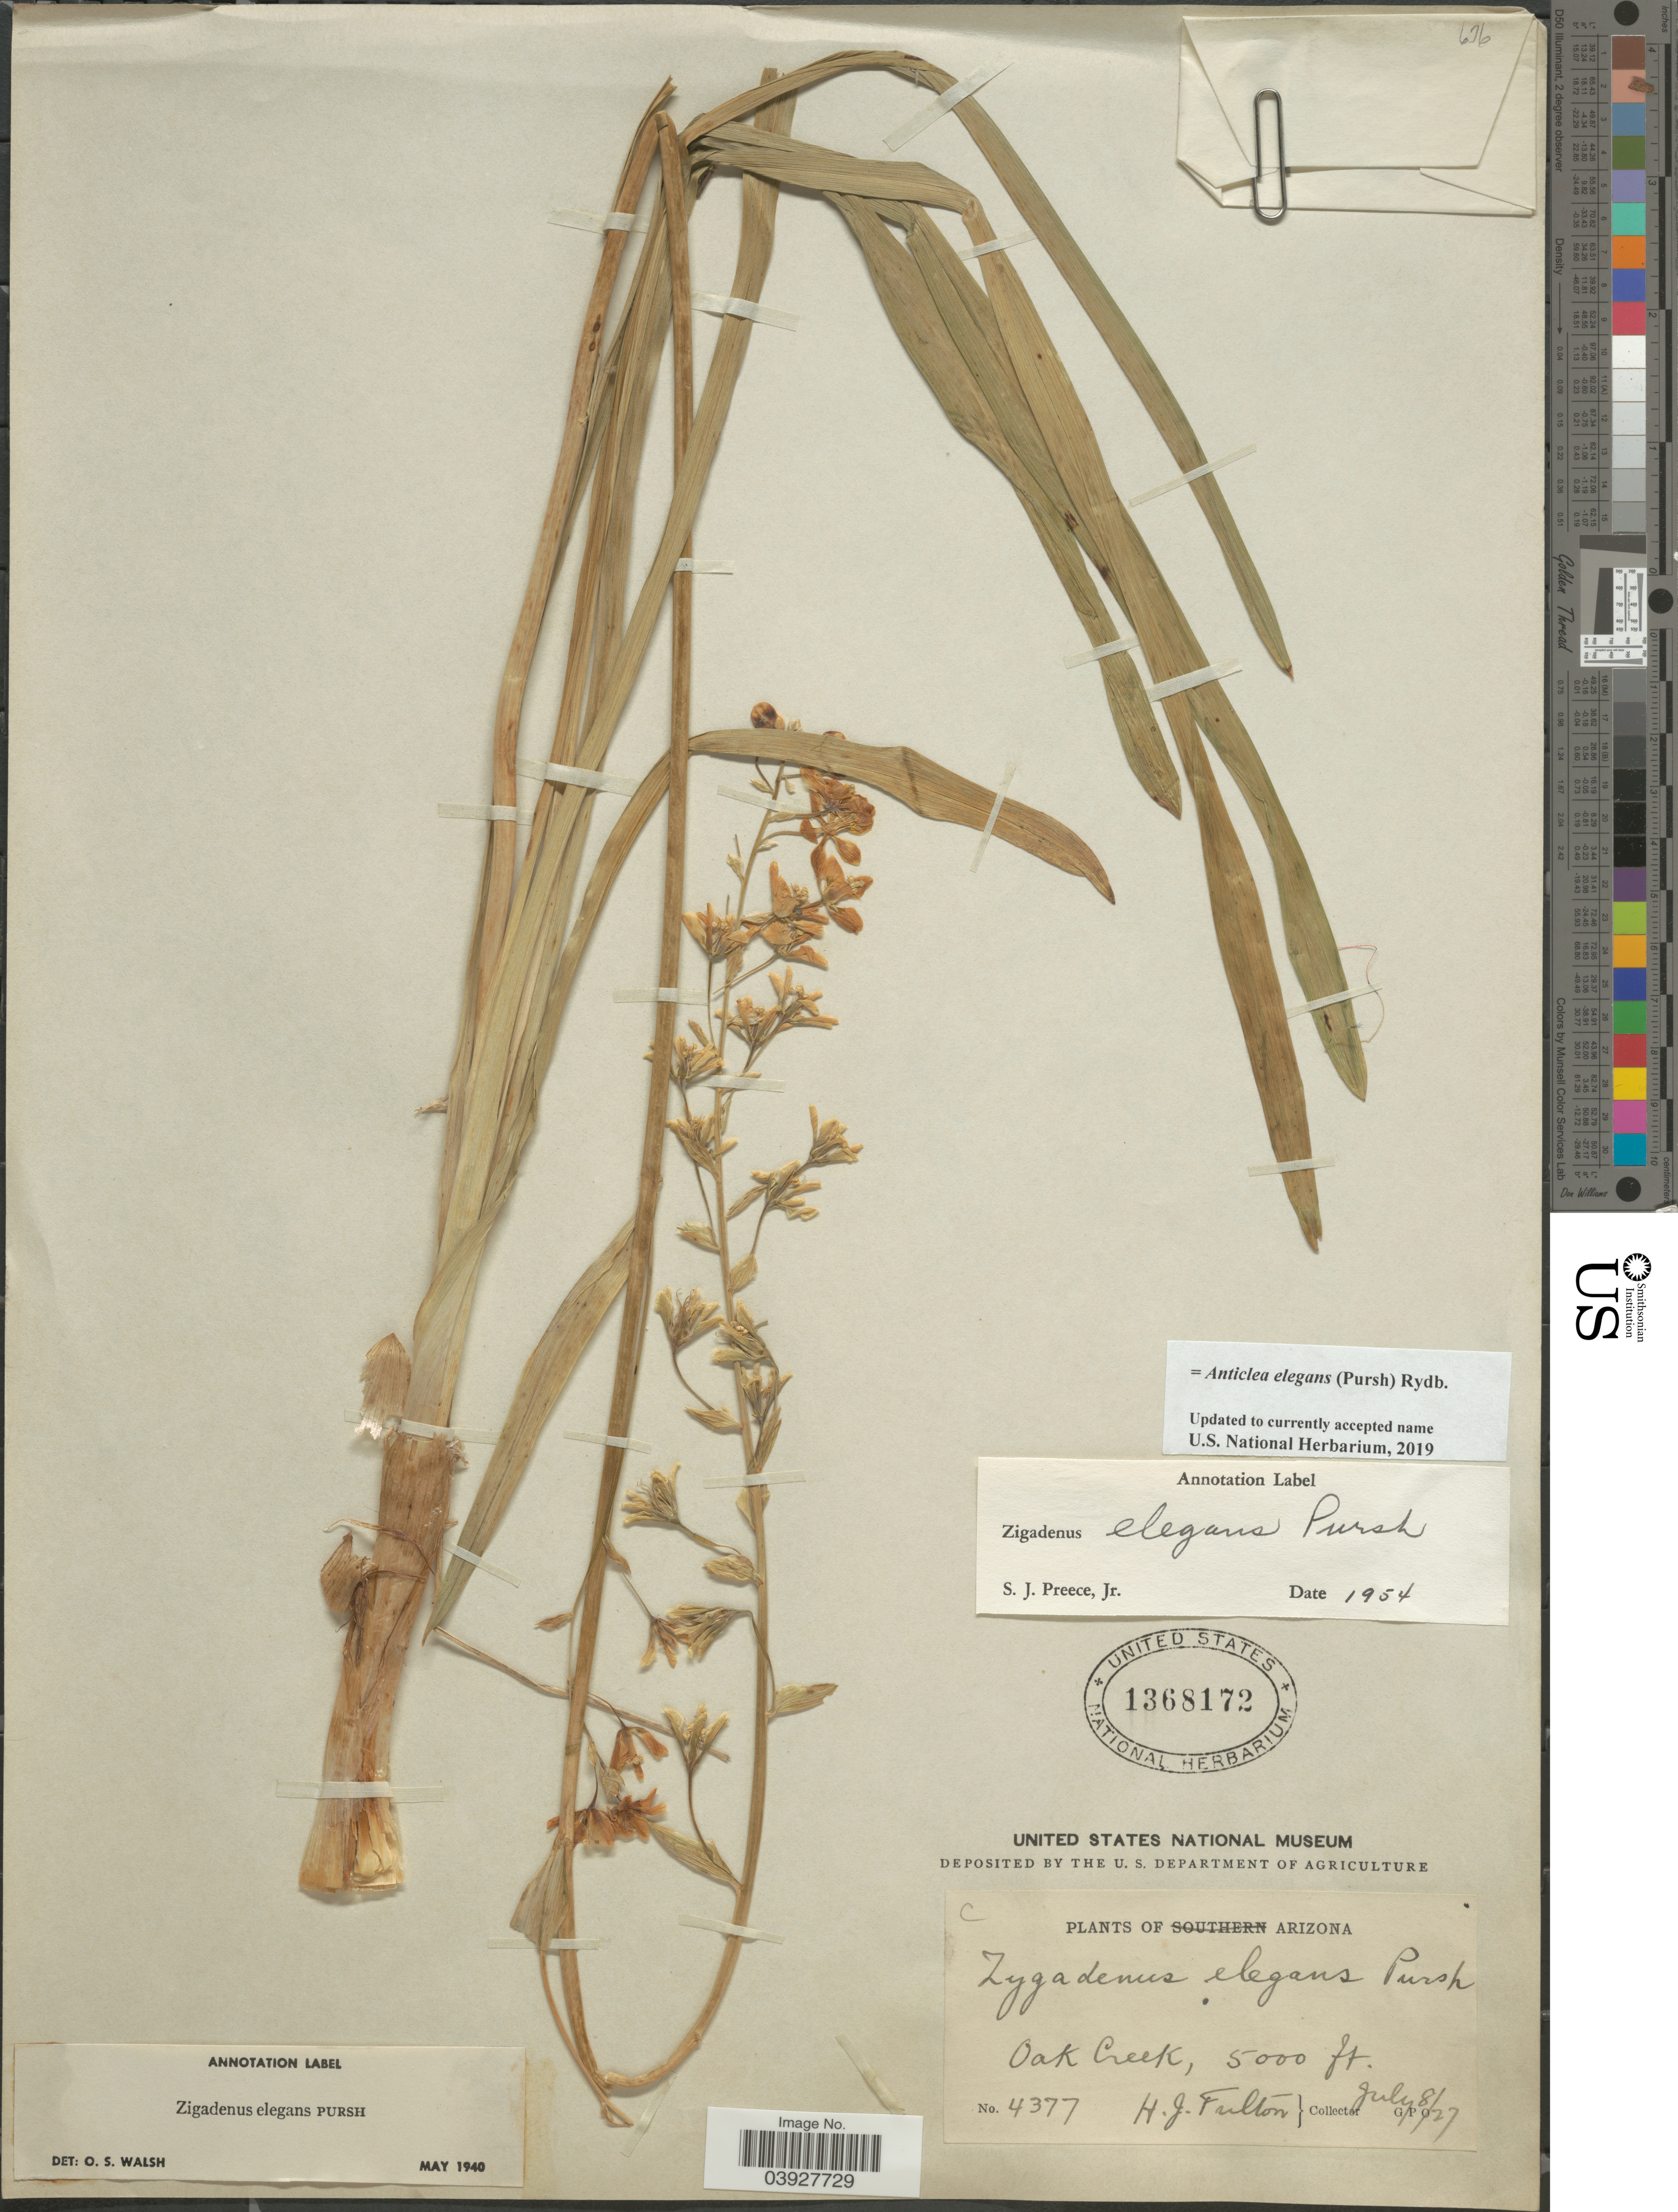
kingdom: Plantae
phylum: Tracheophyta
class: Liliopsida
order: Liliales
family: Melanthiaceae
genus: Anticlea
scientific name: Anticlea elegans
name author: (Pursh) Rydb.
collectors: H. Fulton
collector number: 4377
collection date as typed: Transcribed d/m/y: 8/7/27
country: United States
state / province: Arizona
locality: Oak Creek.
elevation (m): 1524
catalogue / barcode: US 1368172